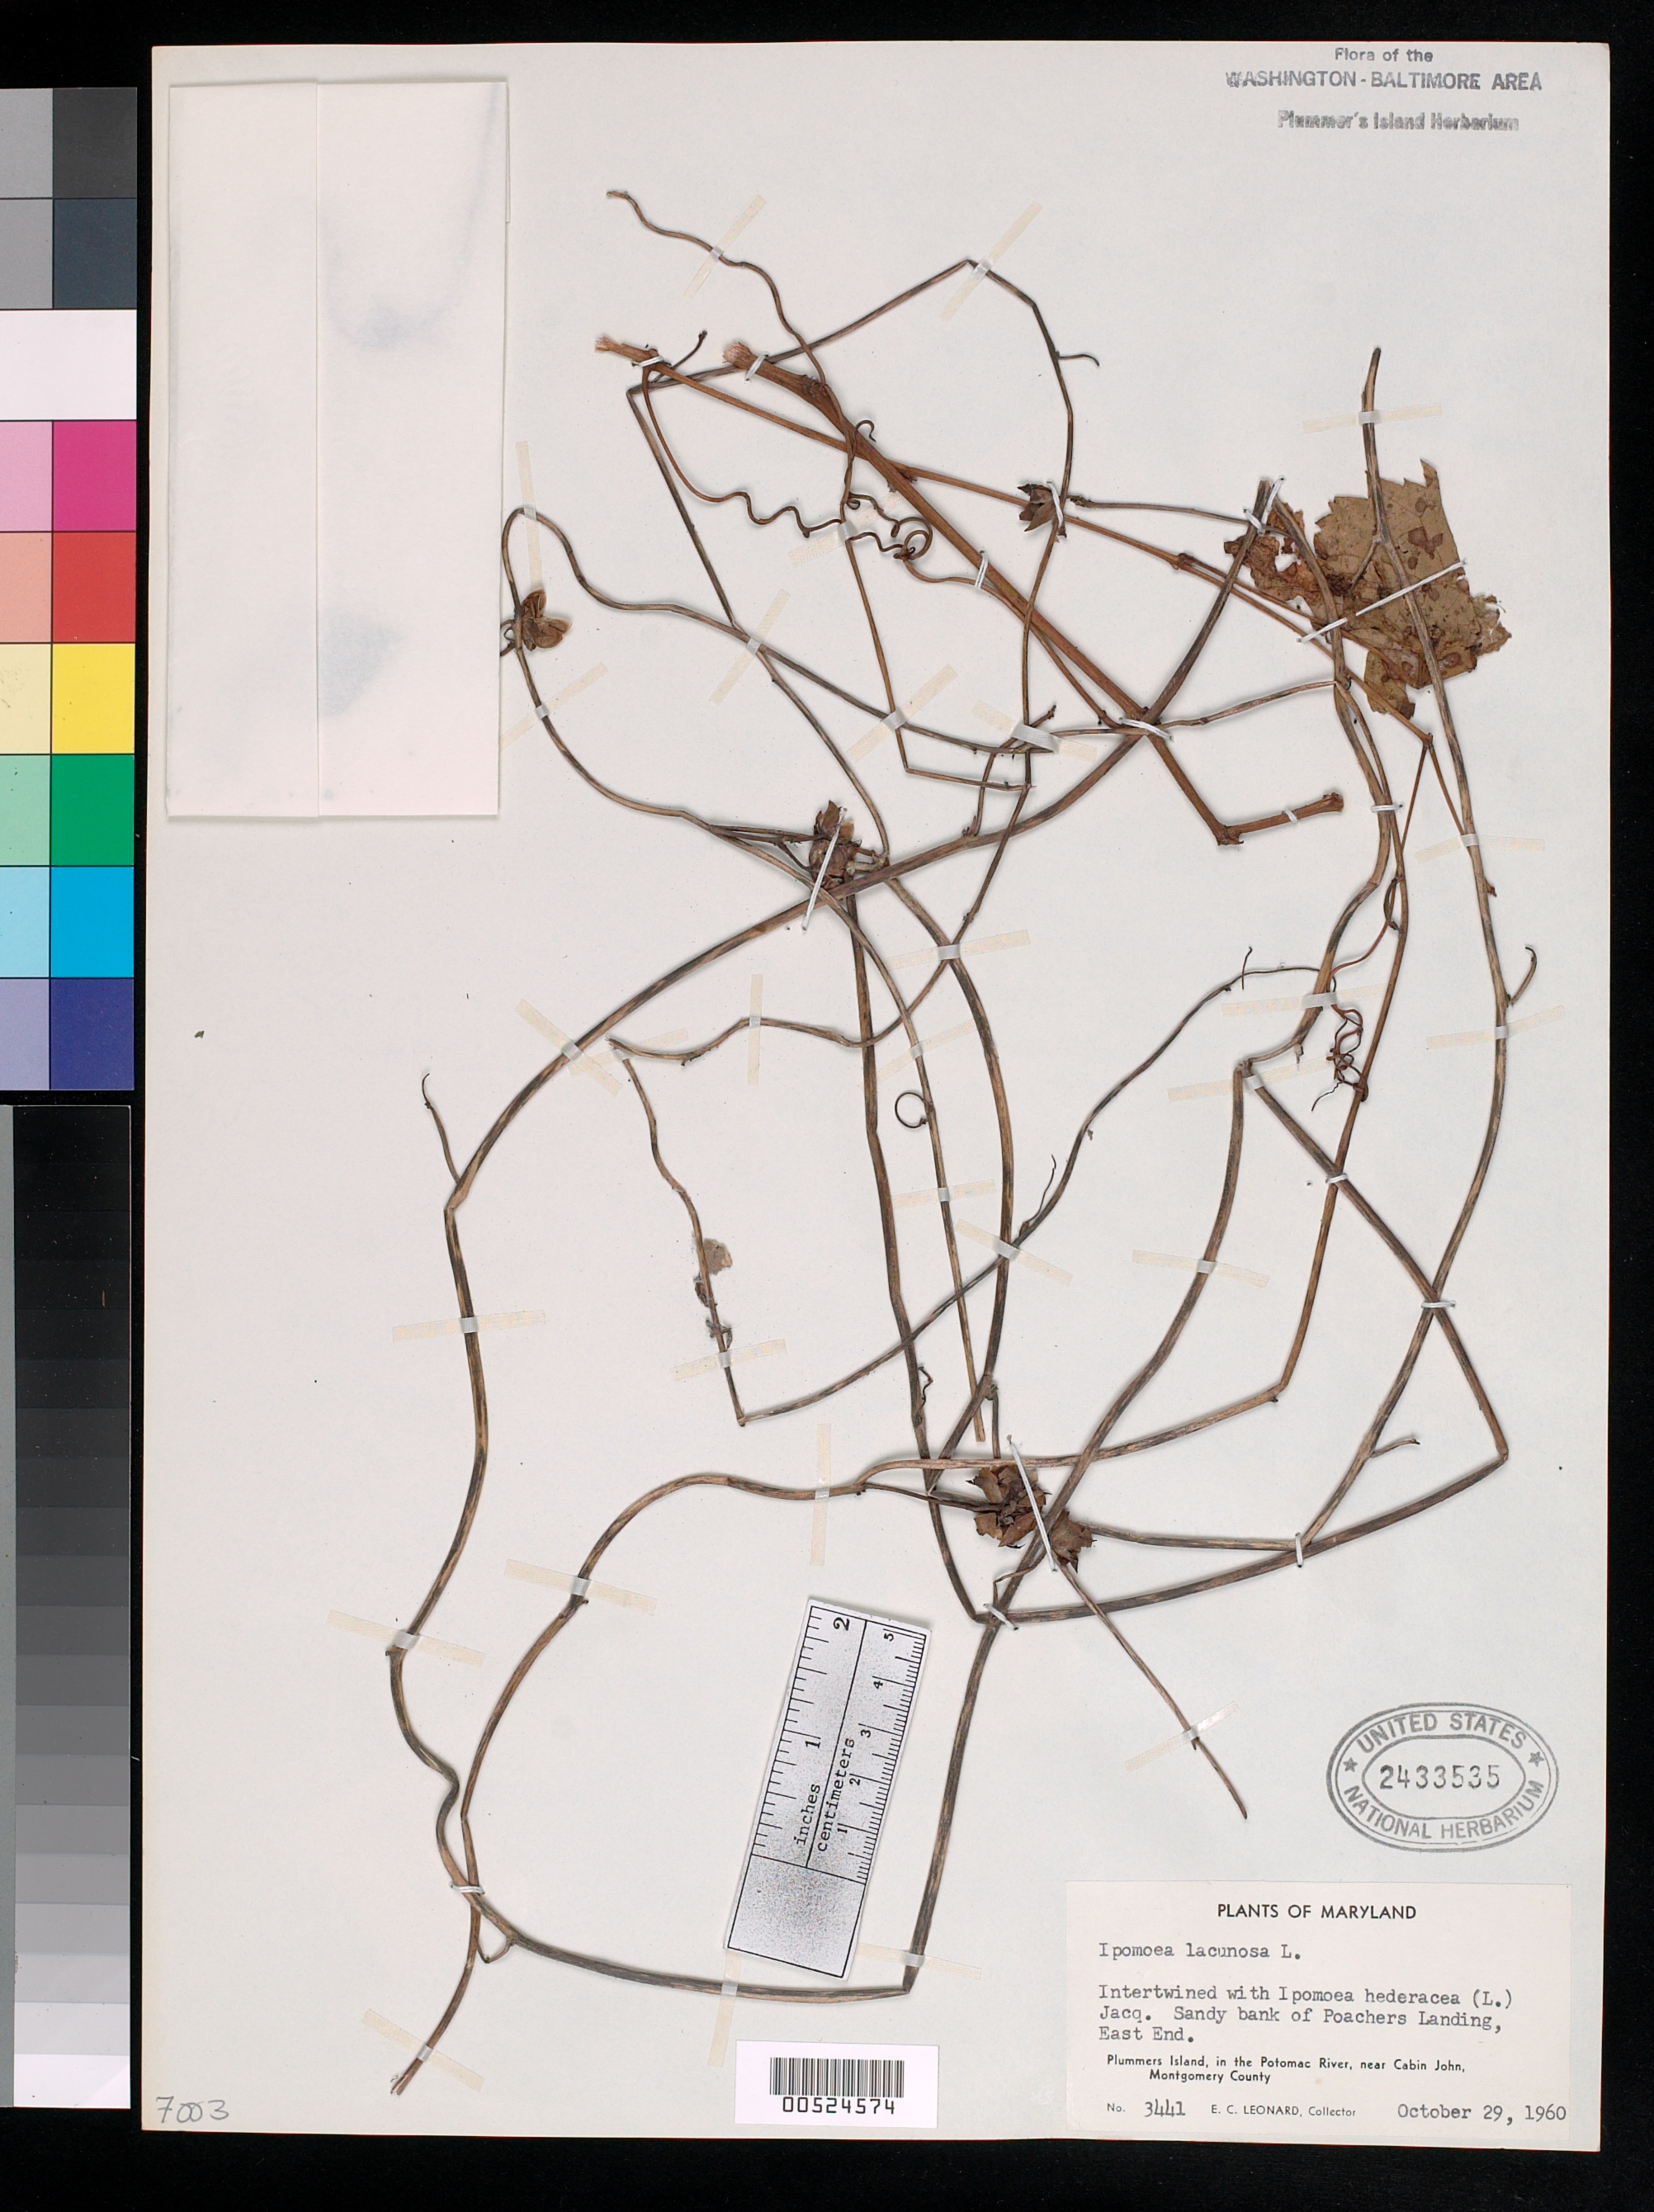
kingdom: Plantae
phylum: Tracheophyta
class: Magnoliopsida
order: Solanales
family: Convolvulaceae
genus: Ipomoea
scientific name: Ipomoea lacunosa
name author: L.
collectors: E. C. Leonard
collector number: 3441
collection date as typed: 29 Oct 1960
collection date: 1960-10-29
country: United States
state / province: Maryland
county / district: Montgomery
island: Plummers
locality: Plummers Island, near Cabin John, Poachers Landing, east end Plummers Island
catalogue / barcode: US 2433535